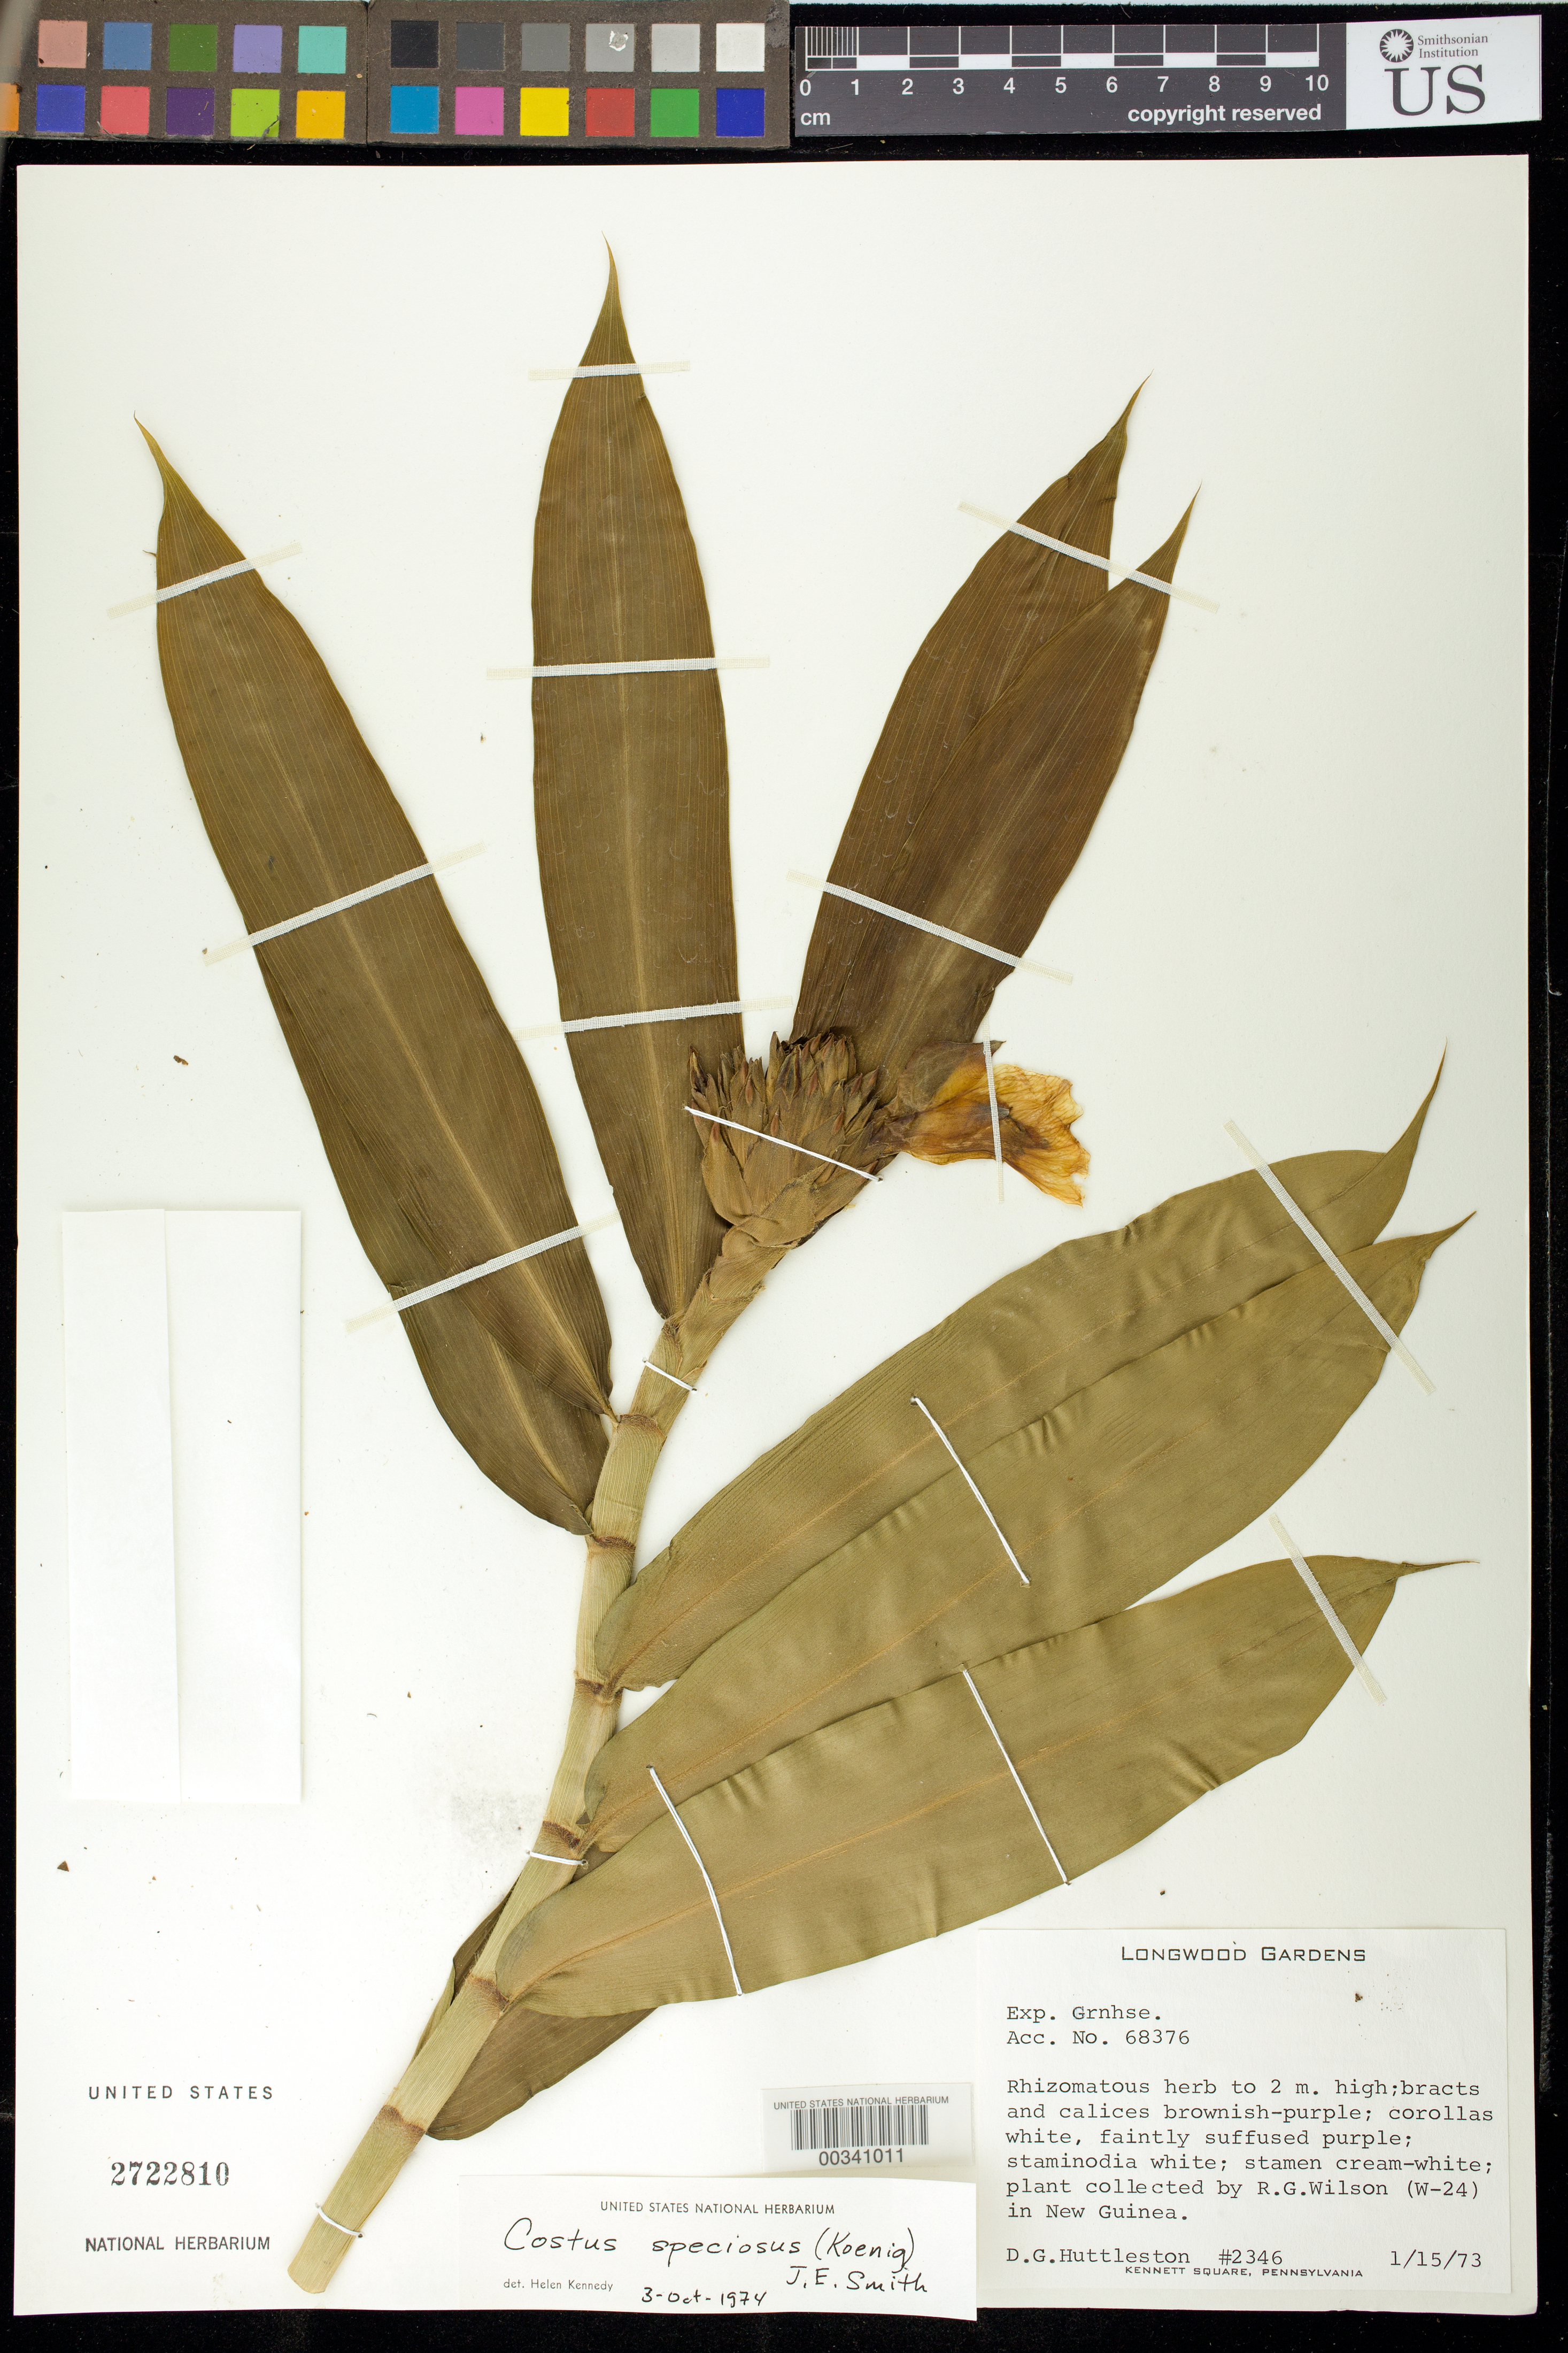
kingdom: Plantae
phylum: Tracheophyta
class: Liliopsida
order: Zingiberales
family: Costaceae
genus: Hellenia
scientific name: Hellenia speciosa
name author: (J. Koenig) S.R. Dutta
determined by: Wagner, W. L., (BOT), Smithsonian Institution - National Museum of Natural History (UNITED STATES)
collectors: R. G. Wilson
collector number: W-24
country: Papua New Guinea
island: New Guinea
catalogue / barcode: US 2722810